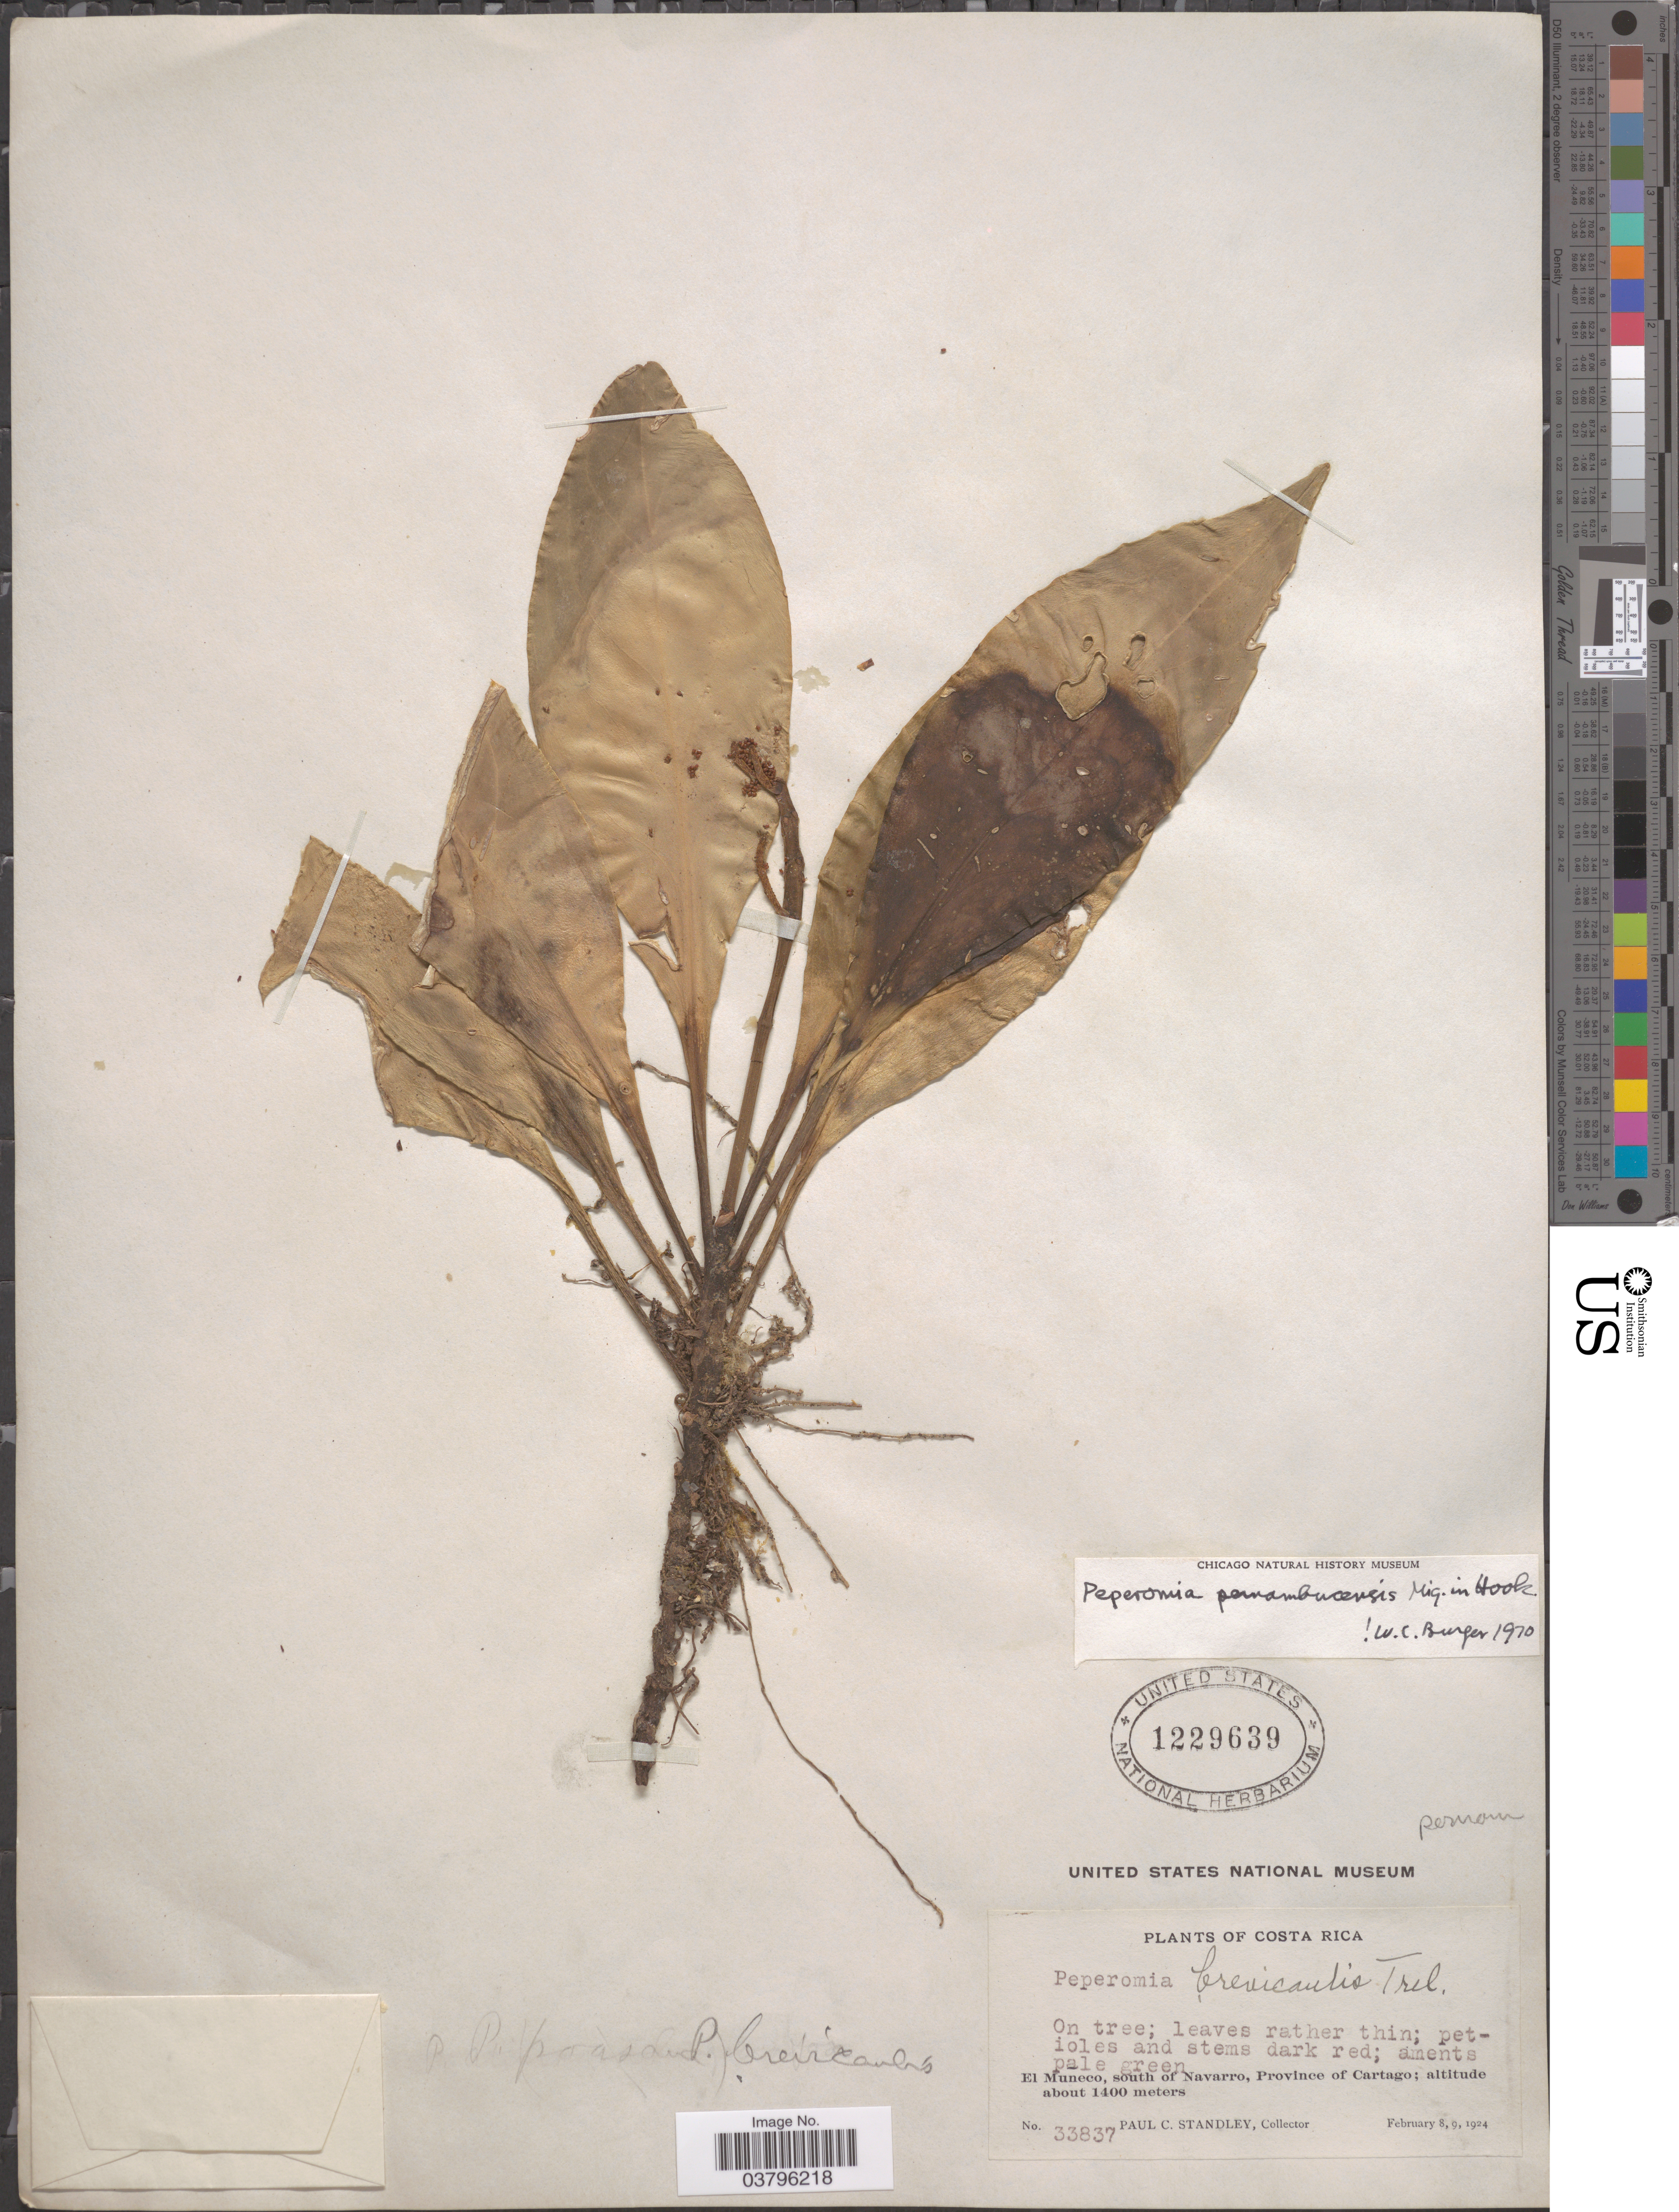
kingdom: Plantae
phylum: Tracheophyta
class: Magnoliopsida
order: Piperales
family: Piperaceae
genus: Peperomia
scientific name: Peperomia pernambucensis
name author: Miq.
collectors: P. C. Standley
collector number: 33837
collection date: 1924-02-08/1924-02-09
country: Costa Rica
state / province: Cartago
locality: El Muñeco, south of Navarro.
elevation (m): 1400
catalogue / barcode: US 1229639